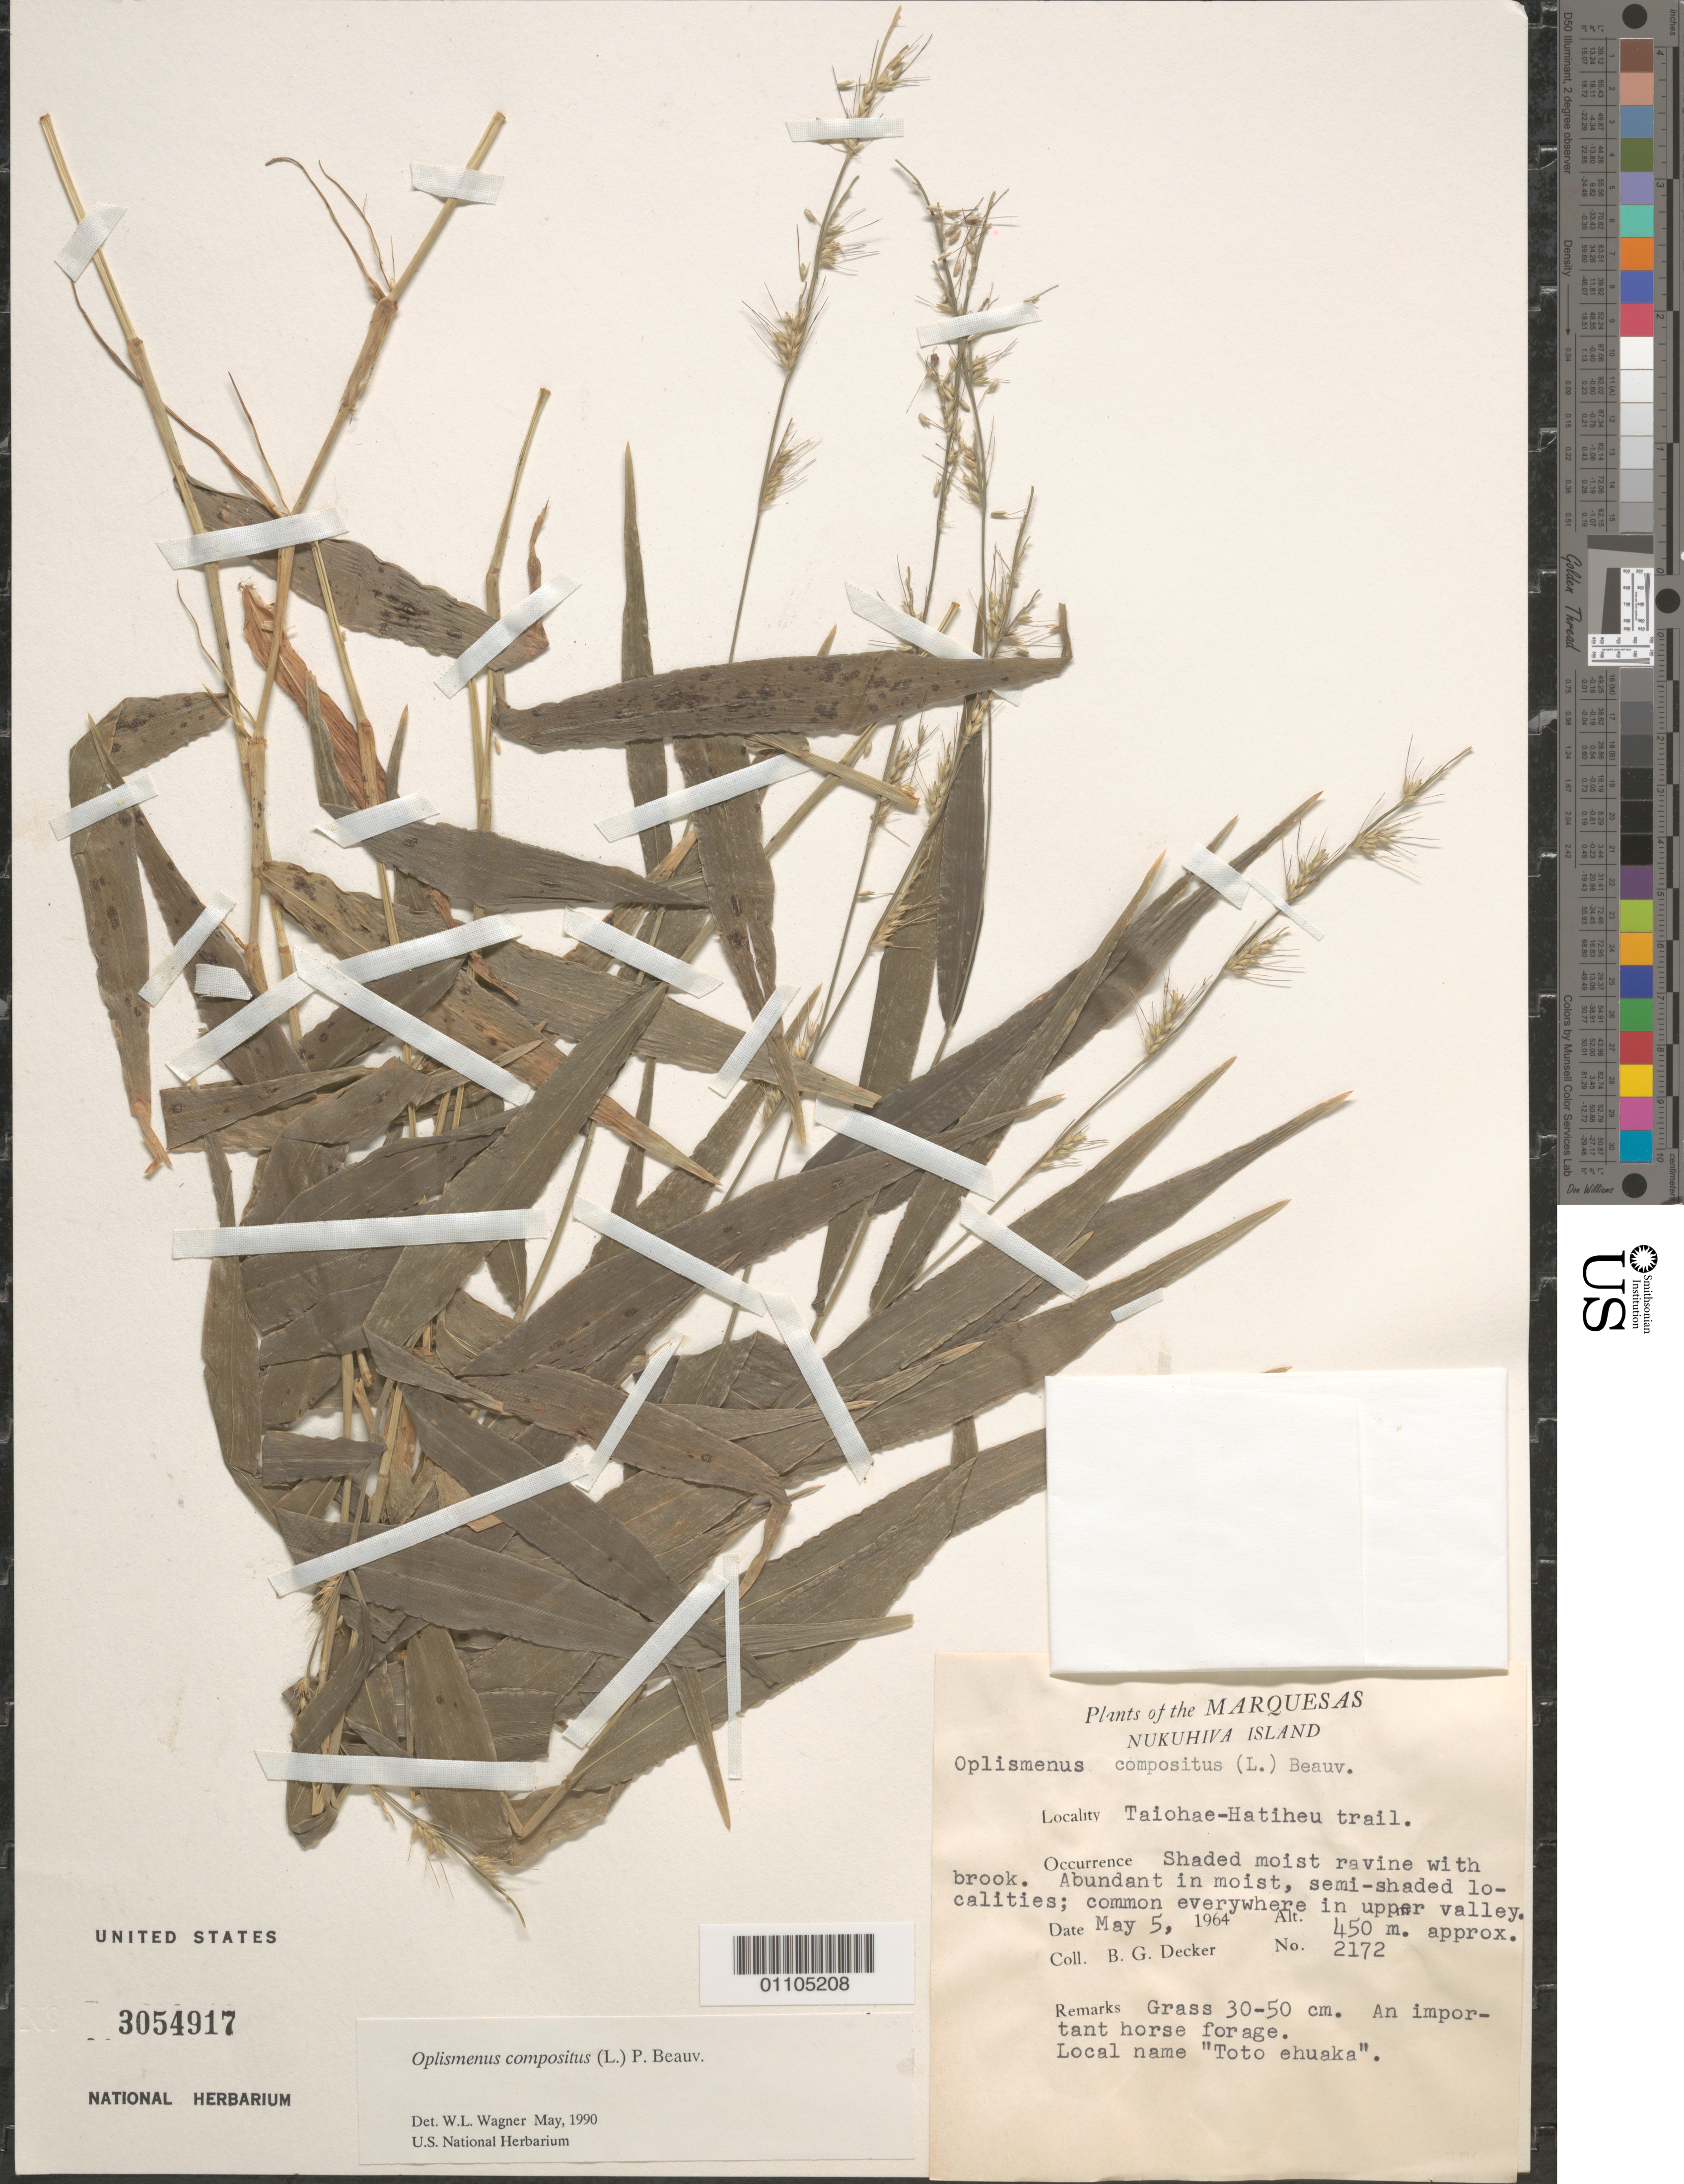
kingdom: Plantae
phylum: Tracheophyta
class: Liliopsida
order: Poales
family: Poaceae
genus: Oplismenus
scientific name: Oplismenus compositus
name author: (L.) P. Beauv.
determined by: Wagner, W. L., (BOT), Smithsonian Institution - National Museum of Natural History (UNITED STATES)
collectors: B. G. Decker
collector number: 2172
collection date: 1964-05-05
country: French Polynesia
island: Nuku Hiva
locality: Taiohae-Hatiheu Trail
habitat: Shaded moist ravine with brook; abundant in upper valley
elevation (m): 450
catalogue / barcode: US 3054917